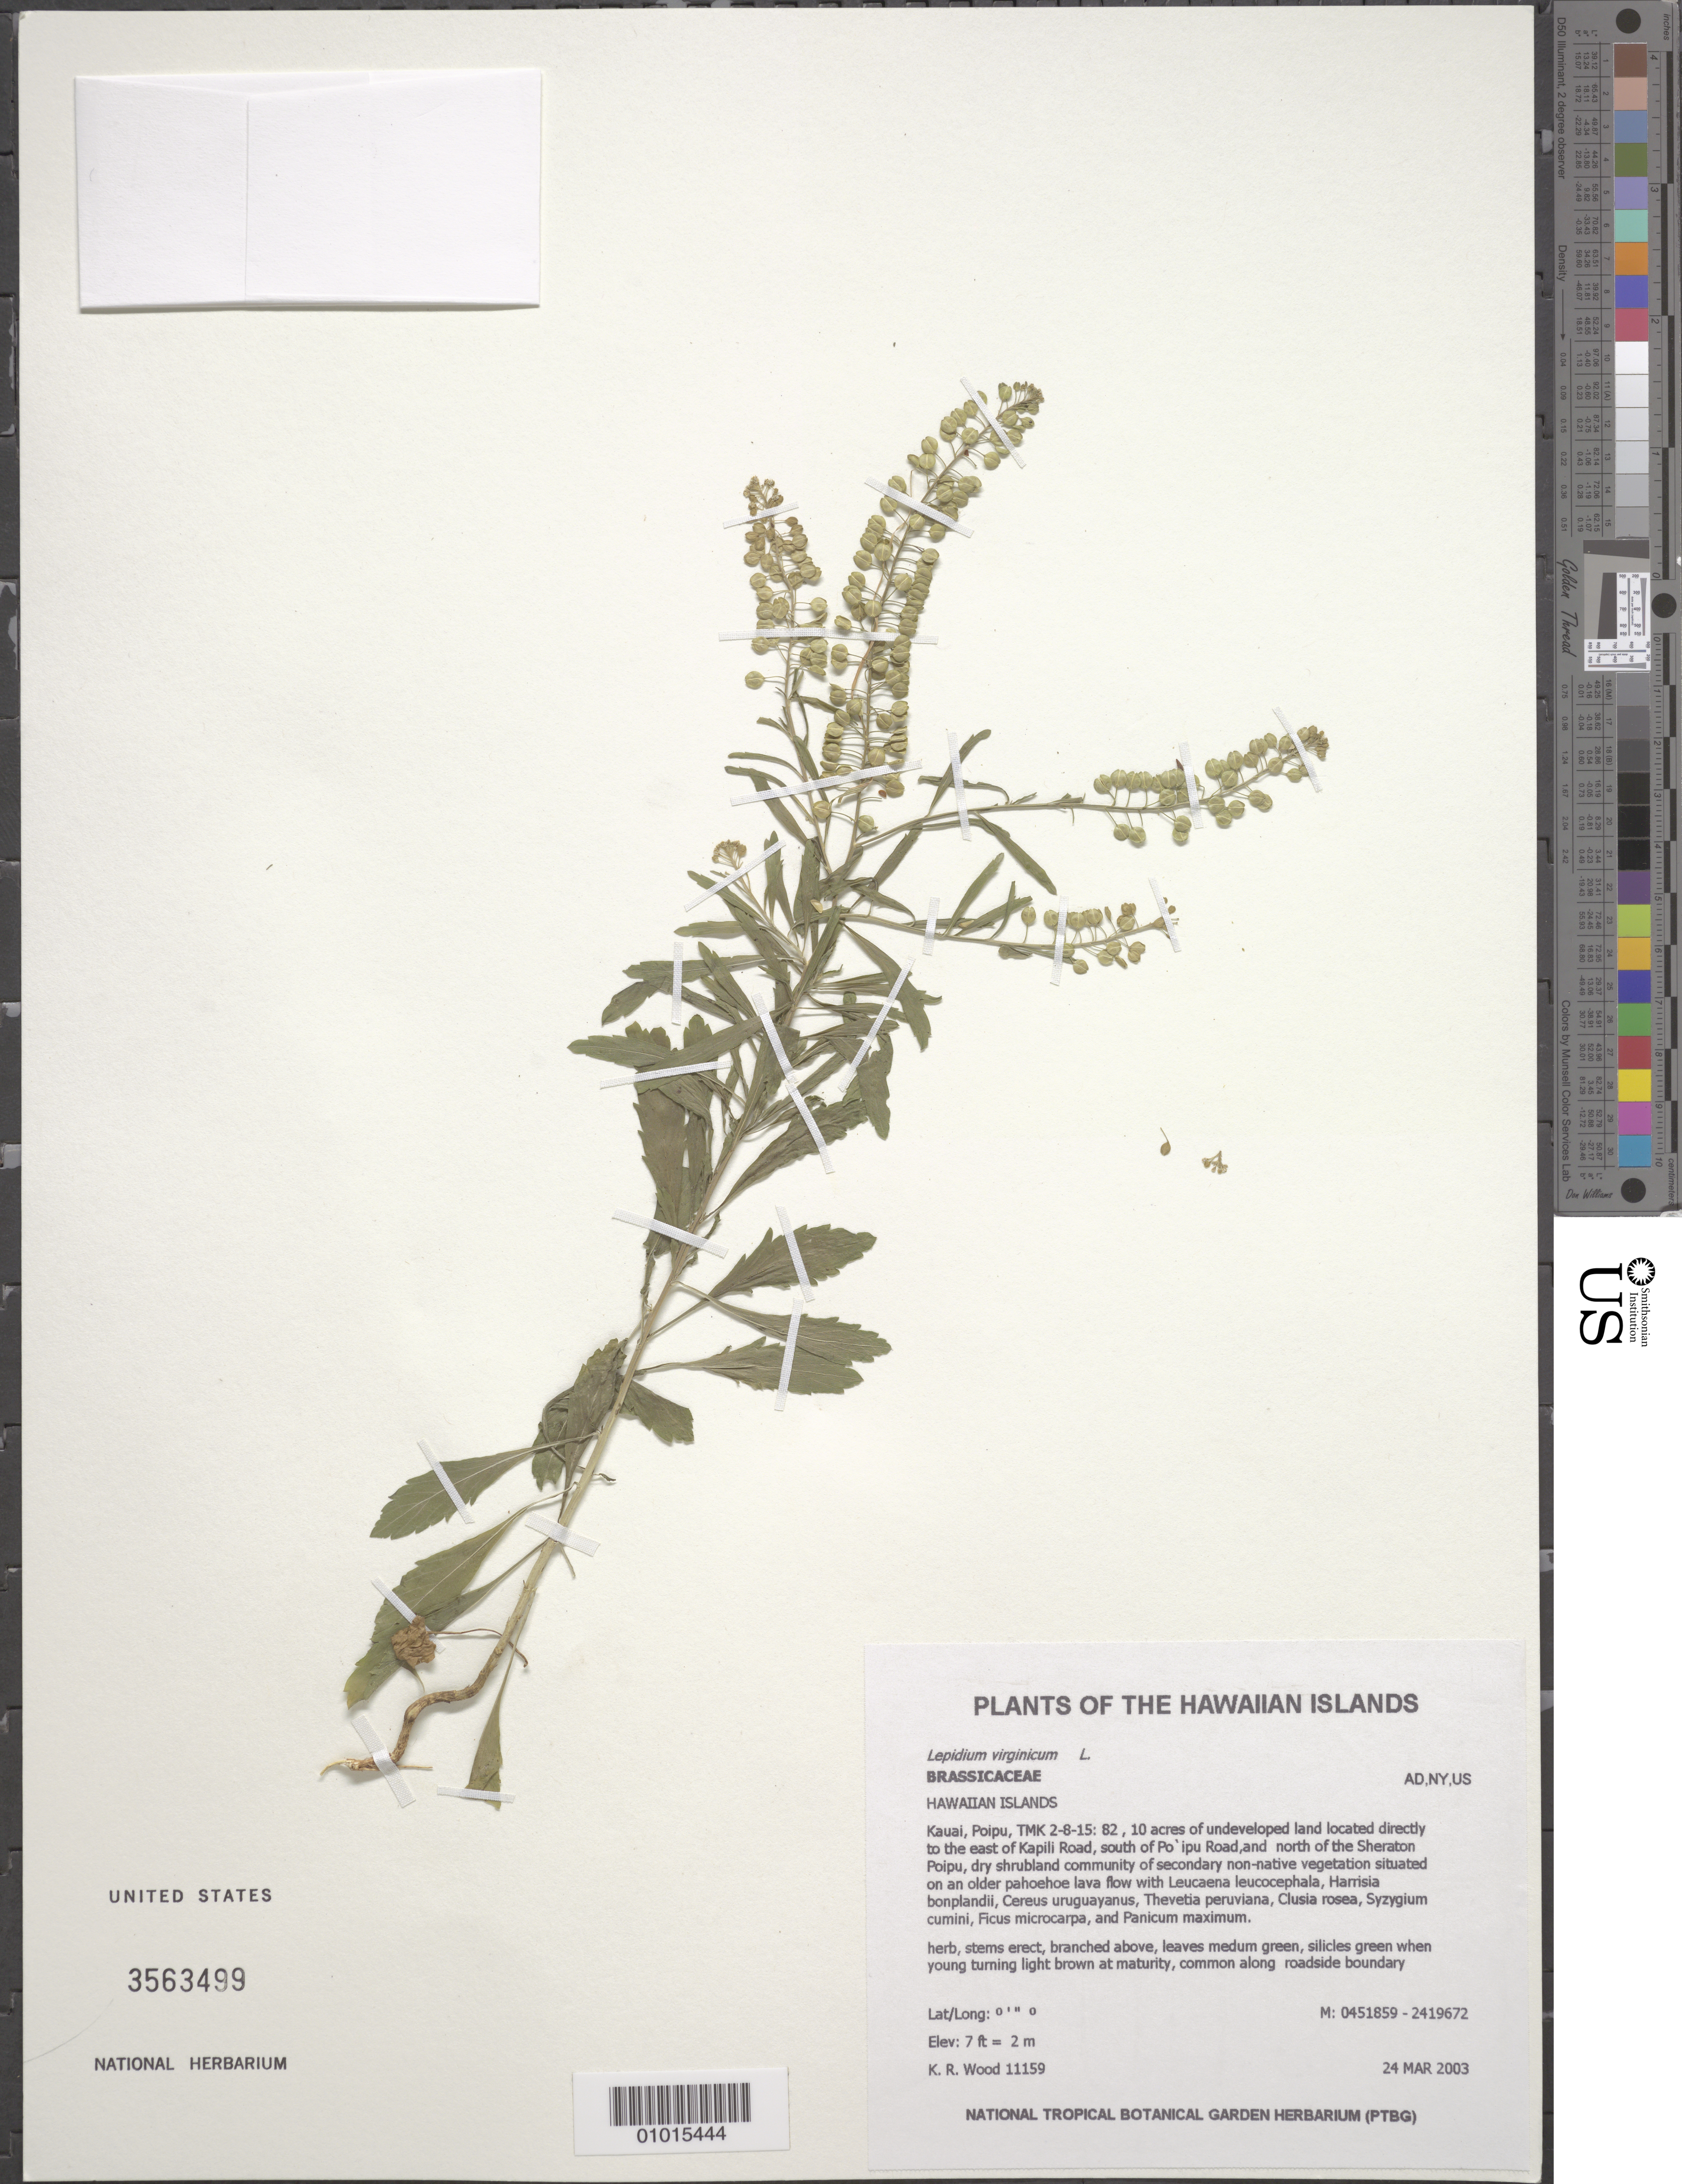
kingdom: Plantae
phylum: Tracheophyta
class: Magnoliopsida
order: Brassicales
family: Brassicaceae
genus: Lepidium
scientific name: Lepidium virginicum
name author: L.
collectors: K. R. Wood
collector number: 11159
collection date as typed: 24 Mar 2003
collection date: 2003-03-24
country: United States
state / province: Hawaii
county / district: Kauai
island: Kaua'i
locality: Poipu, directly to the east of Kapili Road, south of Po'ipu Road, and north of the Sheraton Poipu.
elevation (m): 2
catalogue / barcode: US 3563499